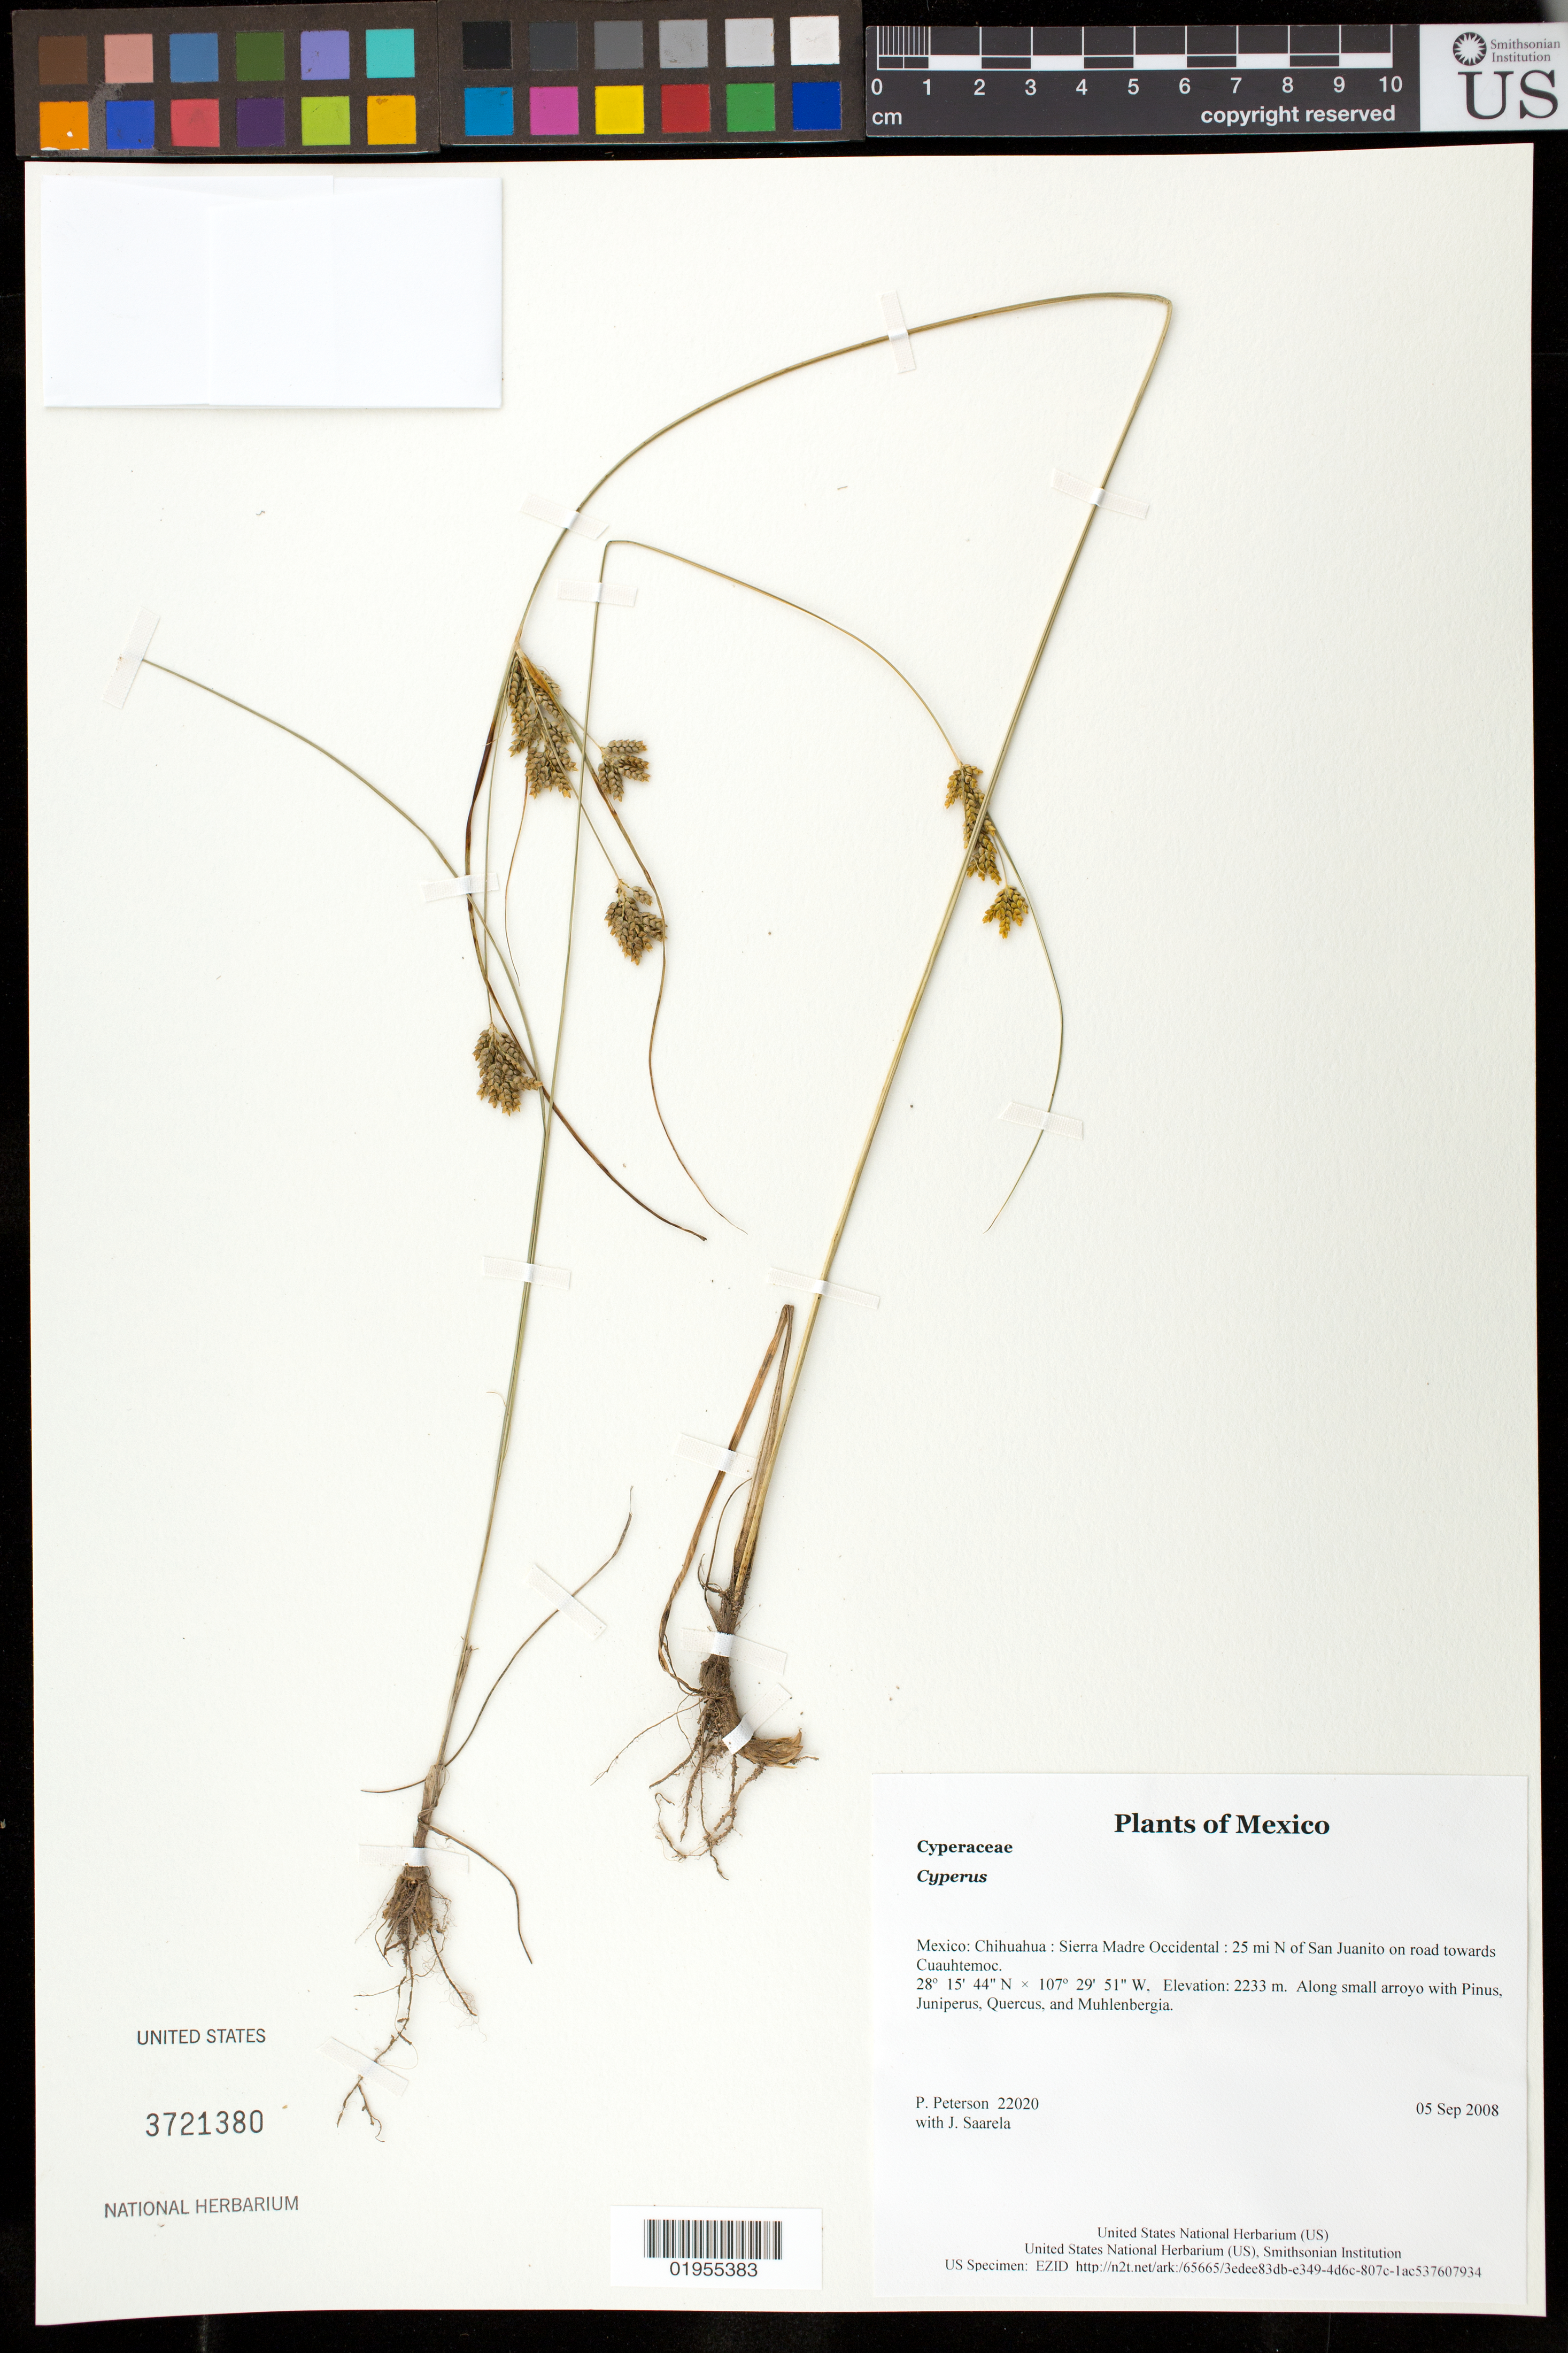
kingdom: Plantae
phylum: Tracheophyta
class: Liliopsida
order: Poales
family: Cyperaceae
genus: Cyperus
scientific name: Cyperus schweinitzii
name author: Torr.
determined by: Strong, Mark T., (BOT), Smithsonian Institution - National Museum of Natural History (UNITED STATES)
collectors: P. M. Peterson & J. Saarela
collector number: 22020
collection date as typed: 05 Sep 2008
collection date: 2008-09-05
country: Mexico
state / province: Chihuahua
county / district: Sierra Madre Occidental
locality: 25 mi N of San Juanito on road towards Cuauhtemoc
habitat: Along small arroyo with Pinus, Juniperus, Quercus, and Muhlenbergia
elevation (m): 2233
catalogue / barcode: US 3721380